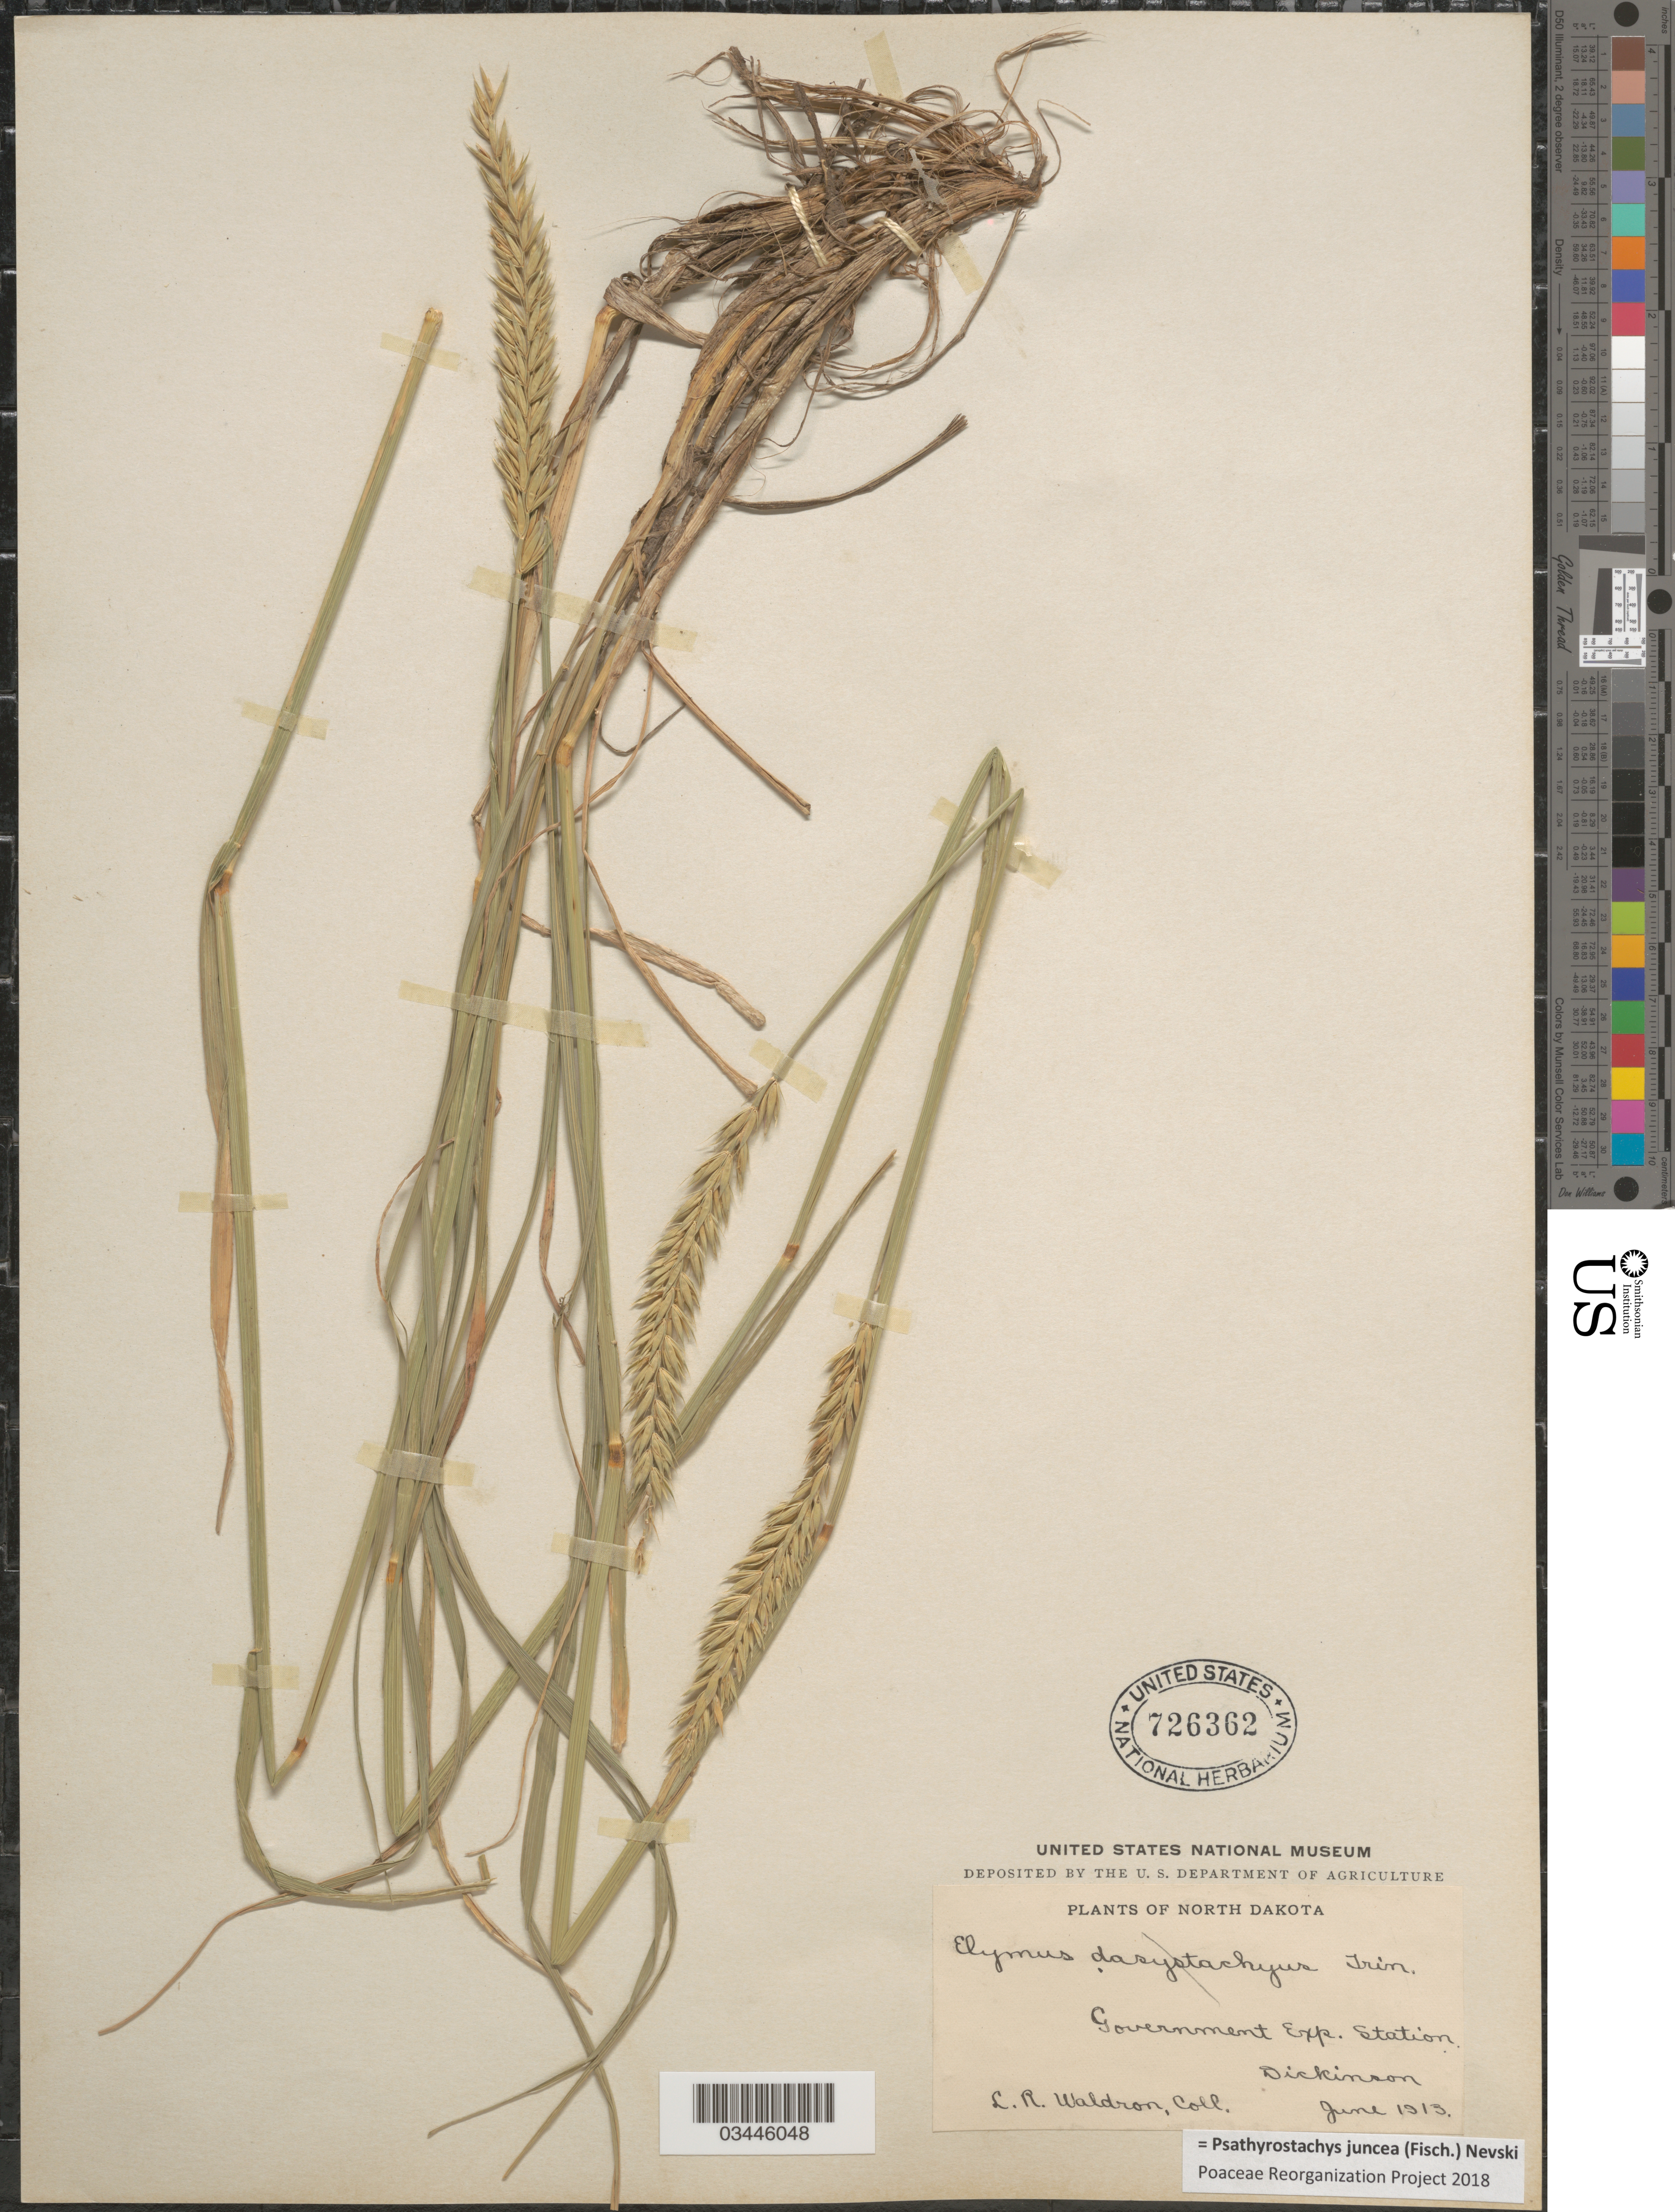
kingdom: Plantae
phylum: Tracheophyta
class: Liliopsida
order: Poales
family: Poaceae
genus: Psathyrostachys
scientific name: Psathyrostachys juncea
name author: (Fisch.) Nevki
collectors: L. Waldron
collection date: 1913-06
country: United States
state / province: North Dakota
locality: Government Exp. Station. Dickinson.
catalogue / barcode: US 726362